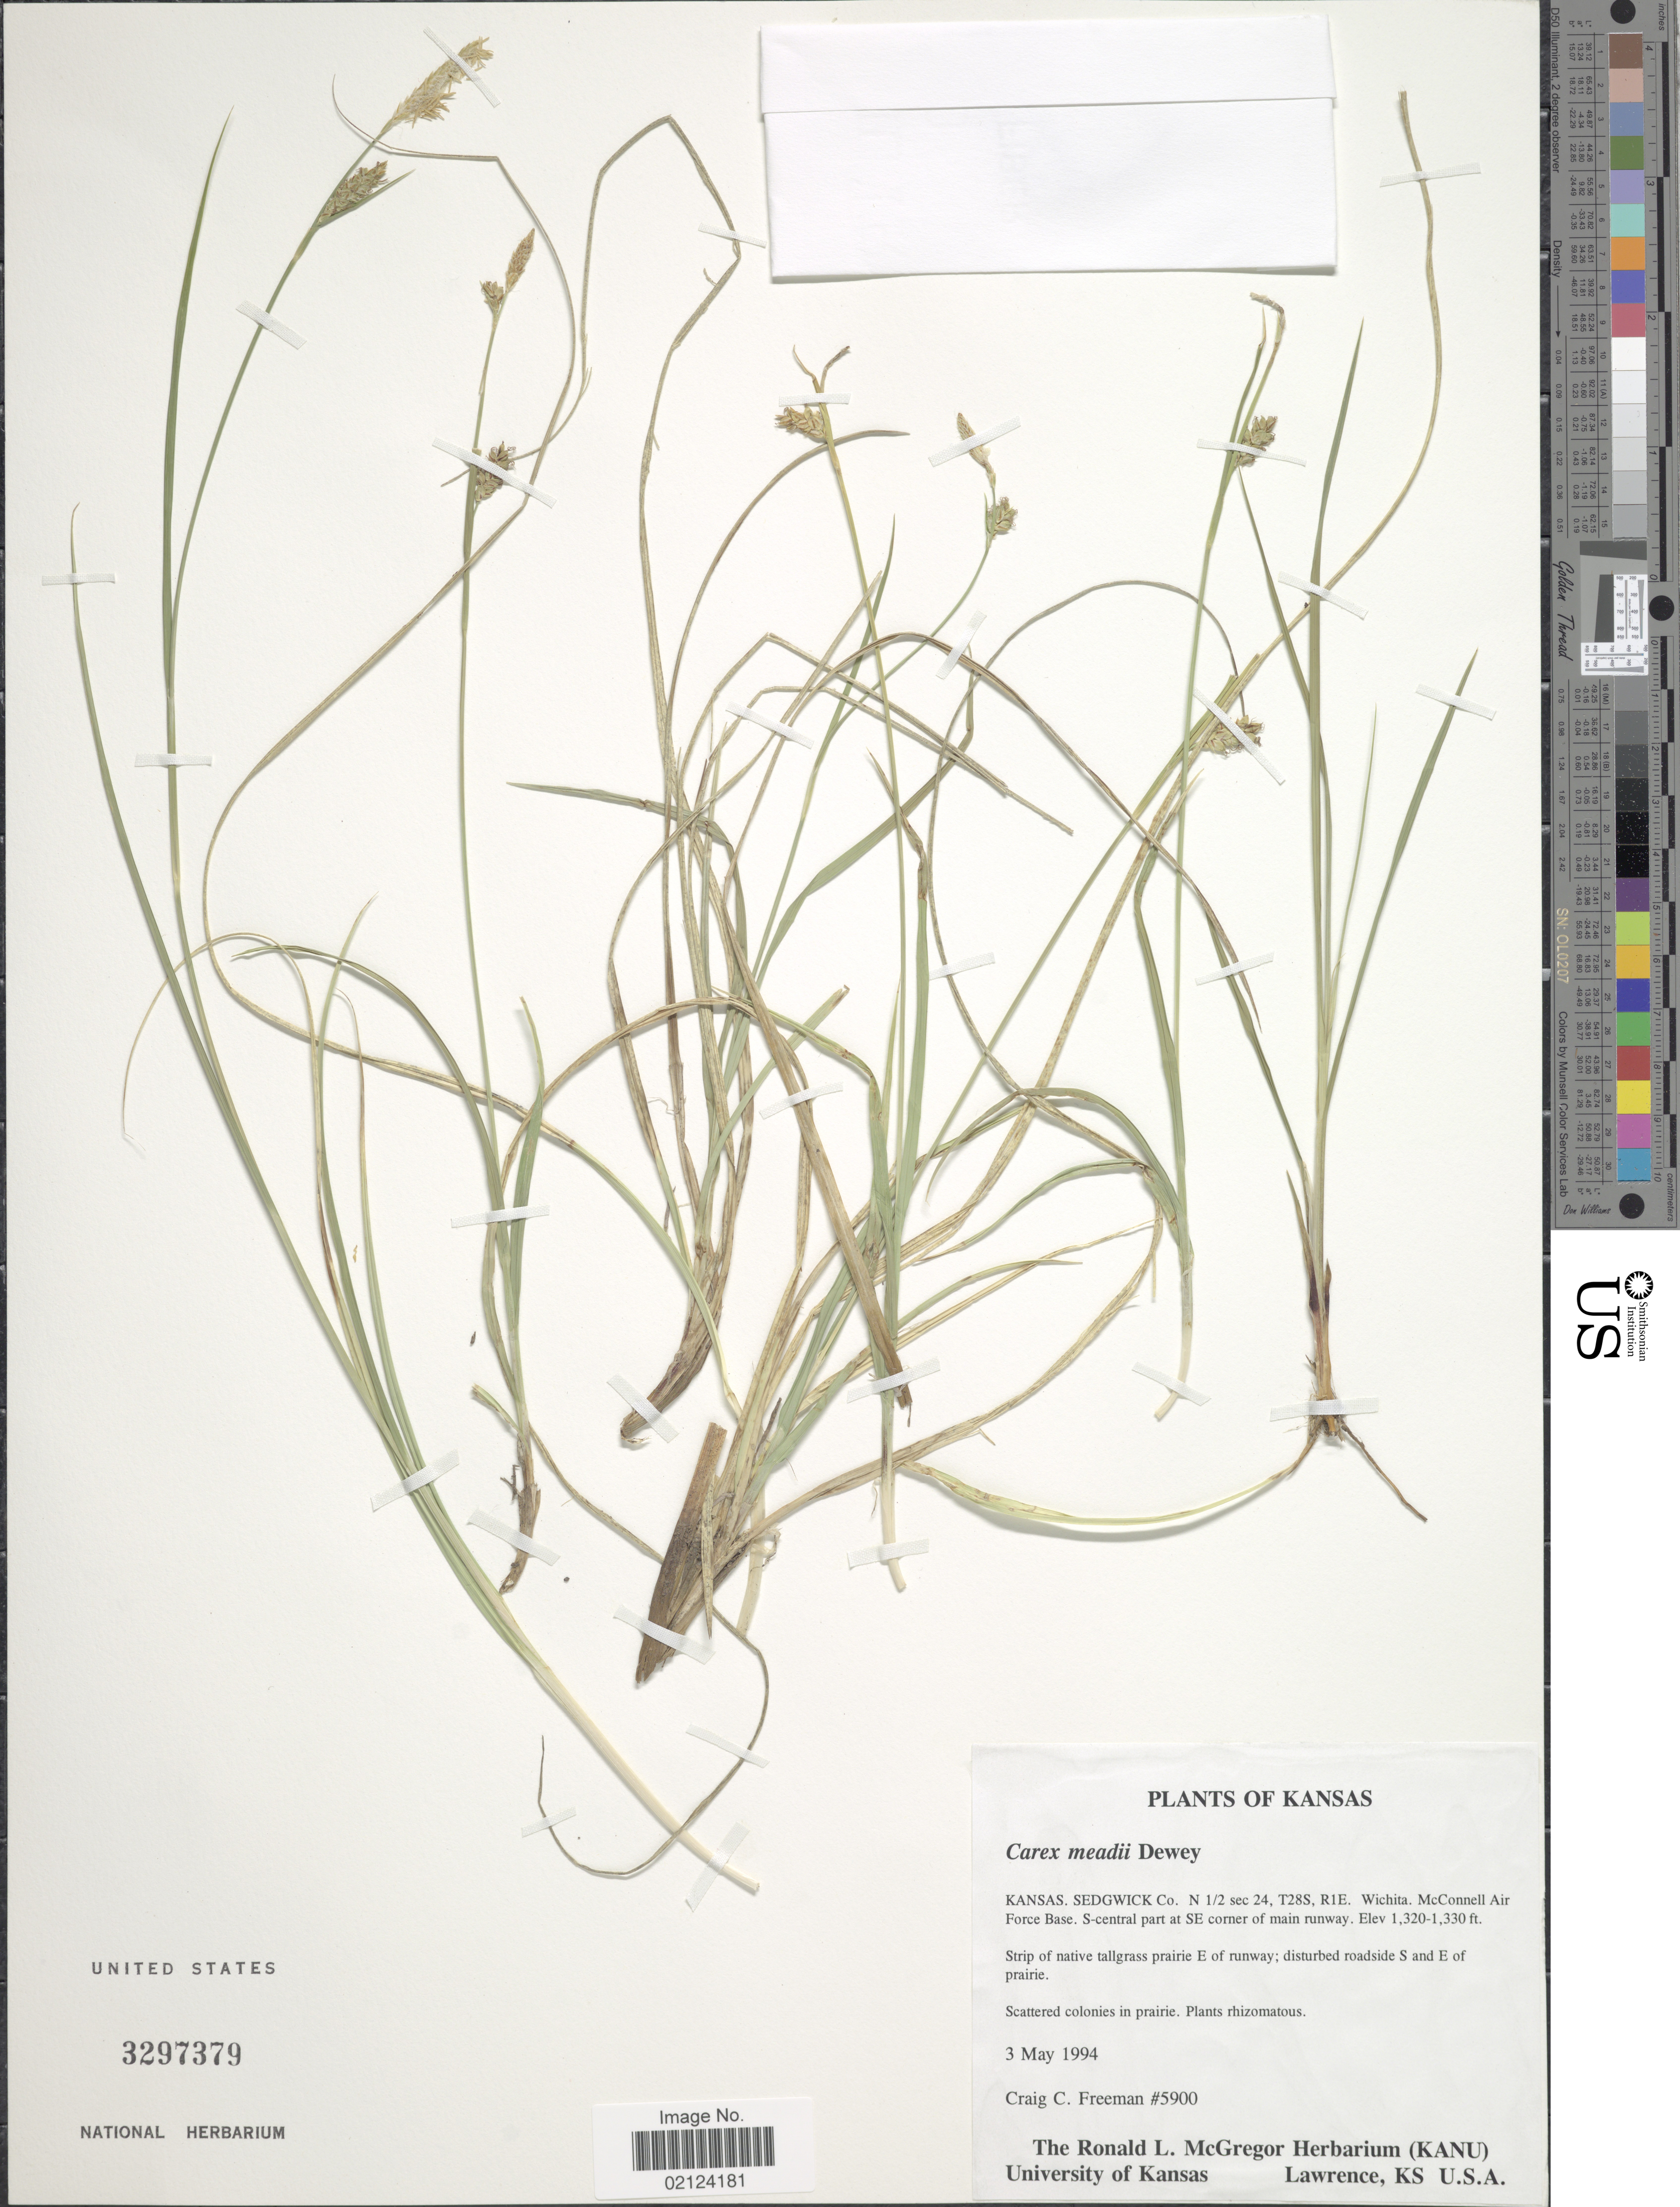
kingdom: Plantae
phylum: Tracheophyta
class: Liliopsida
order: Poales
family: Cyperaceae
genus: Carex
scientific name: Carex meadii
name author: Dewey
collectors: C. C. Freeman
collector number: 5900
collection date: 1994-05-03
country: United States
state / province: Kansas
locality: Sedgwick Co. N 1/2 sec 24, T28S, R1E. Wichita, McConnell Air Force Base. S-central part at SE corner of main runway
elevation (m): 402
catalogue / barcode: US 3297379